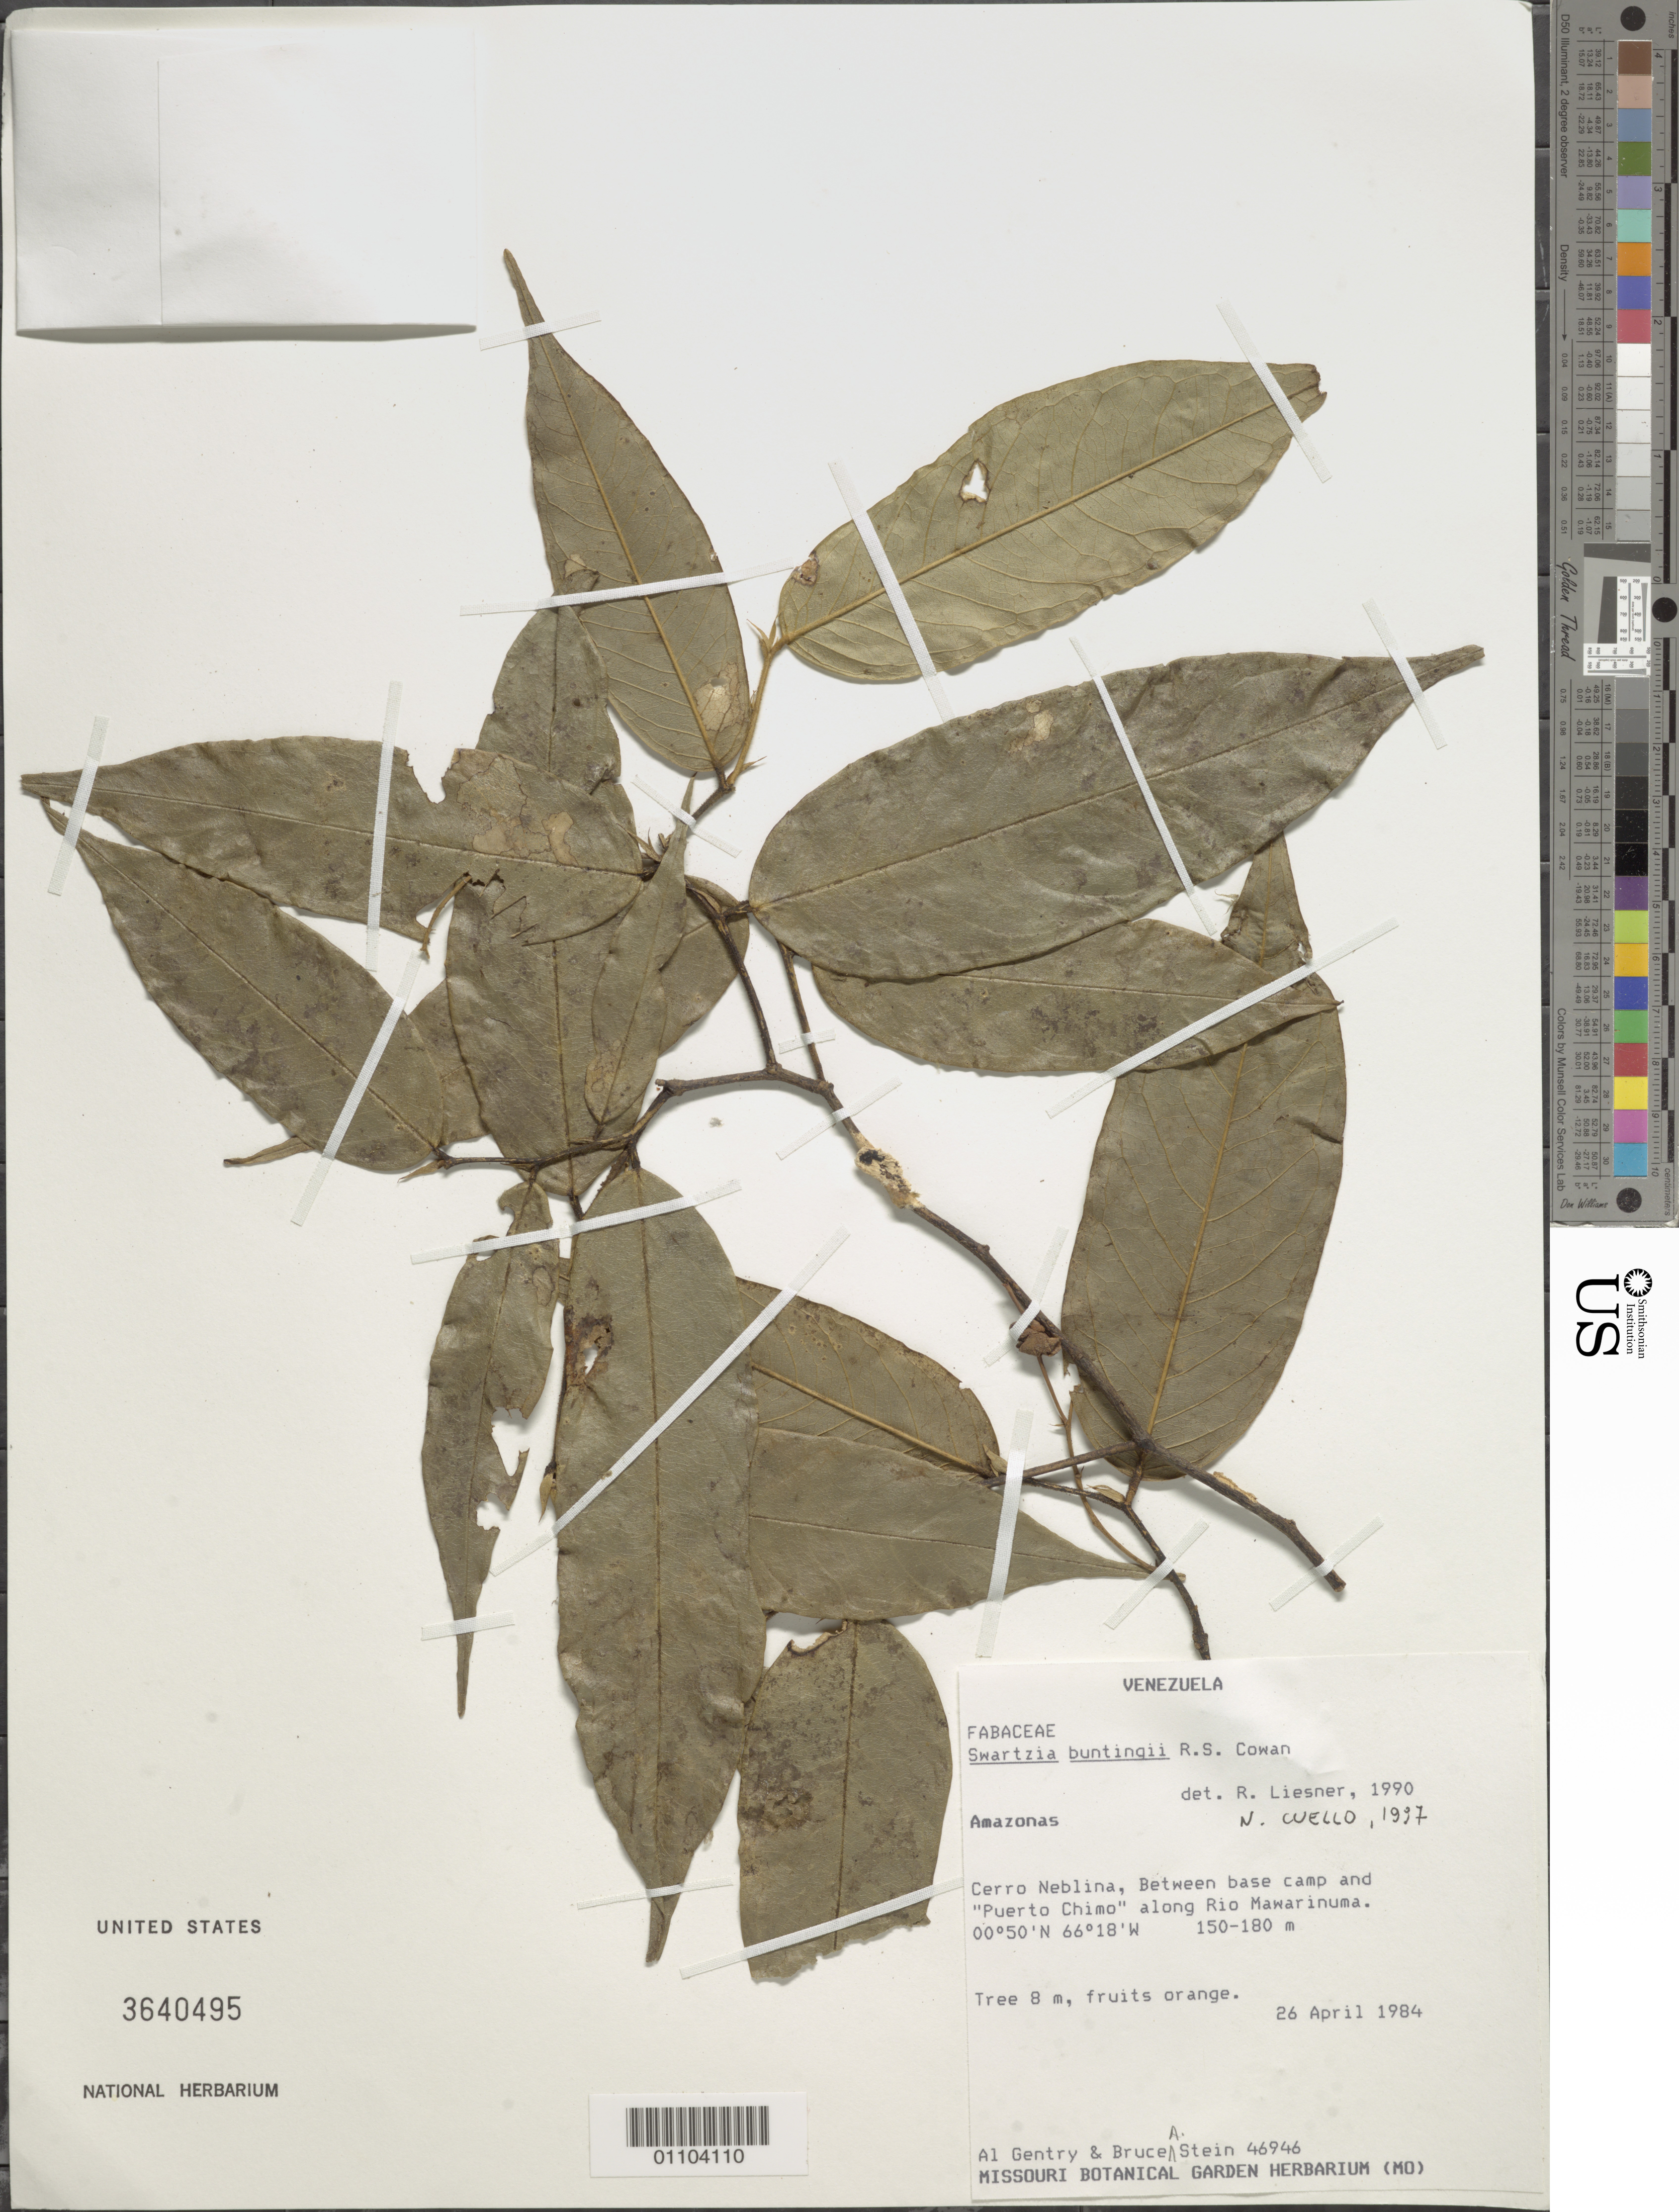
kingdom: Plantae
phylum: Tracheophyta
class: Magnoliopsida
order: Fabales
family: Fabaceae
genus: Swartzia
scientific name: Swartzia buntingii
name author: R.S. Cowan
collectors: A. H. Gentry & B. A. Stein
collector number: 46946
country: Venezuela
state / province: Amazonas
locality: Cerro Neblina, between base camp and Puerto Chimo, along Rio Mawarinuma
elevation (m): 150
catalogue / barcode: US 3640495